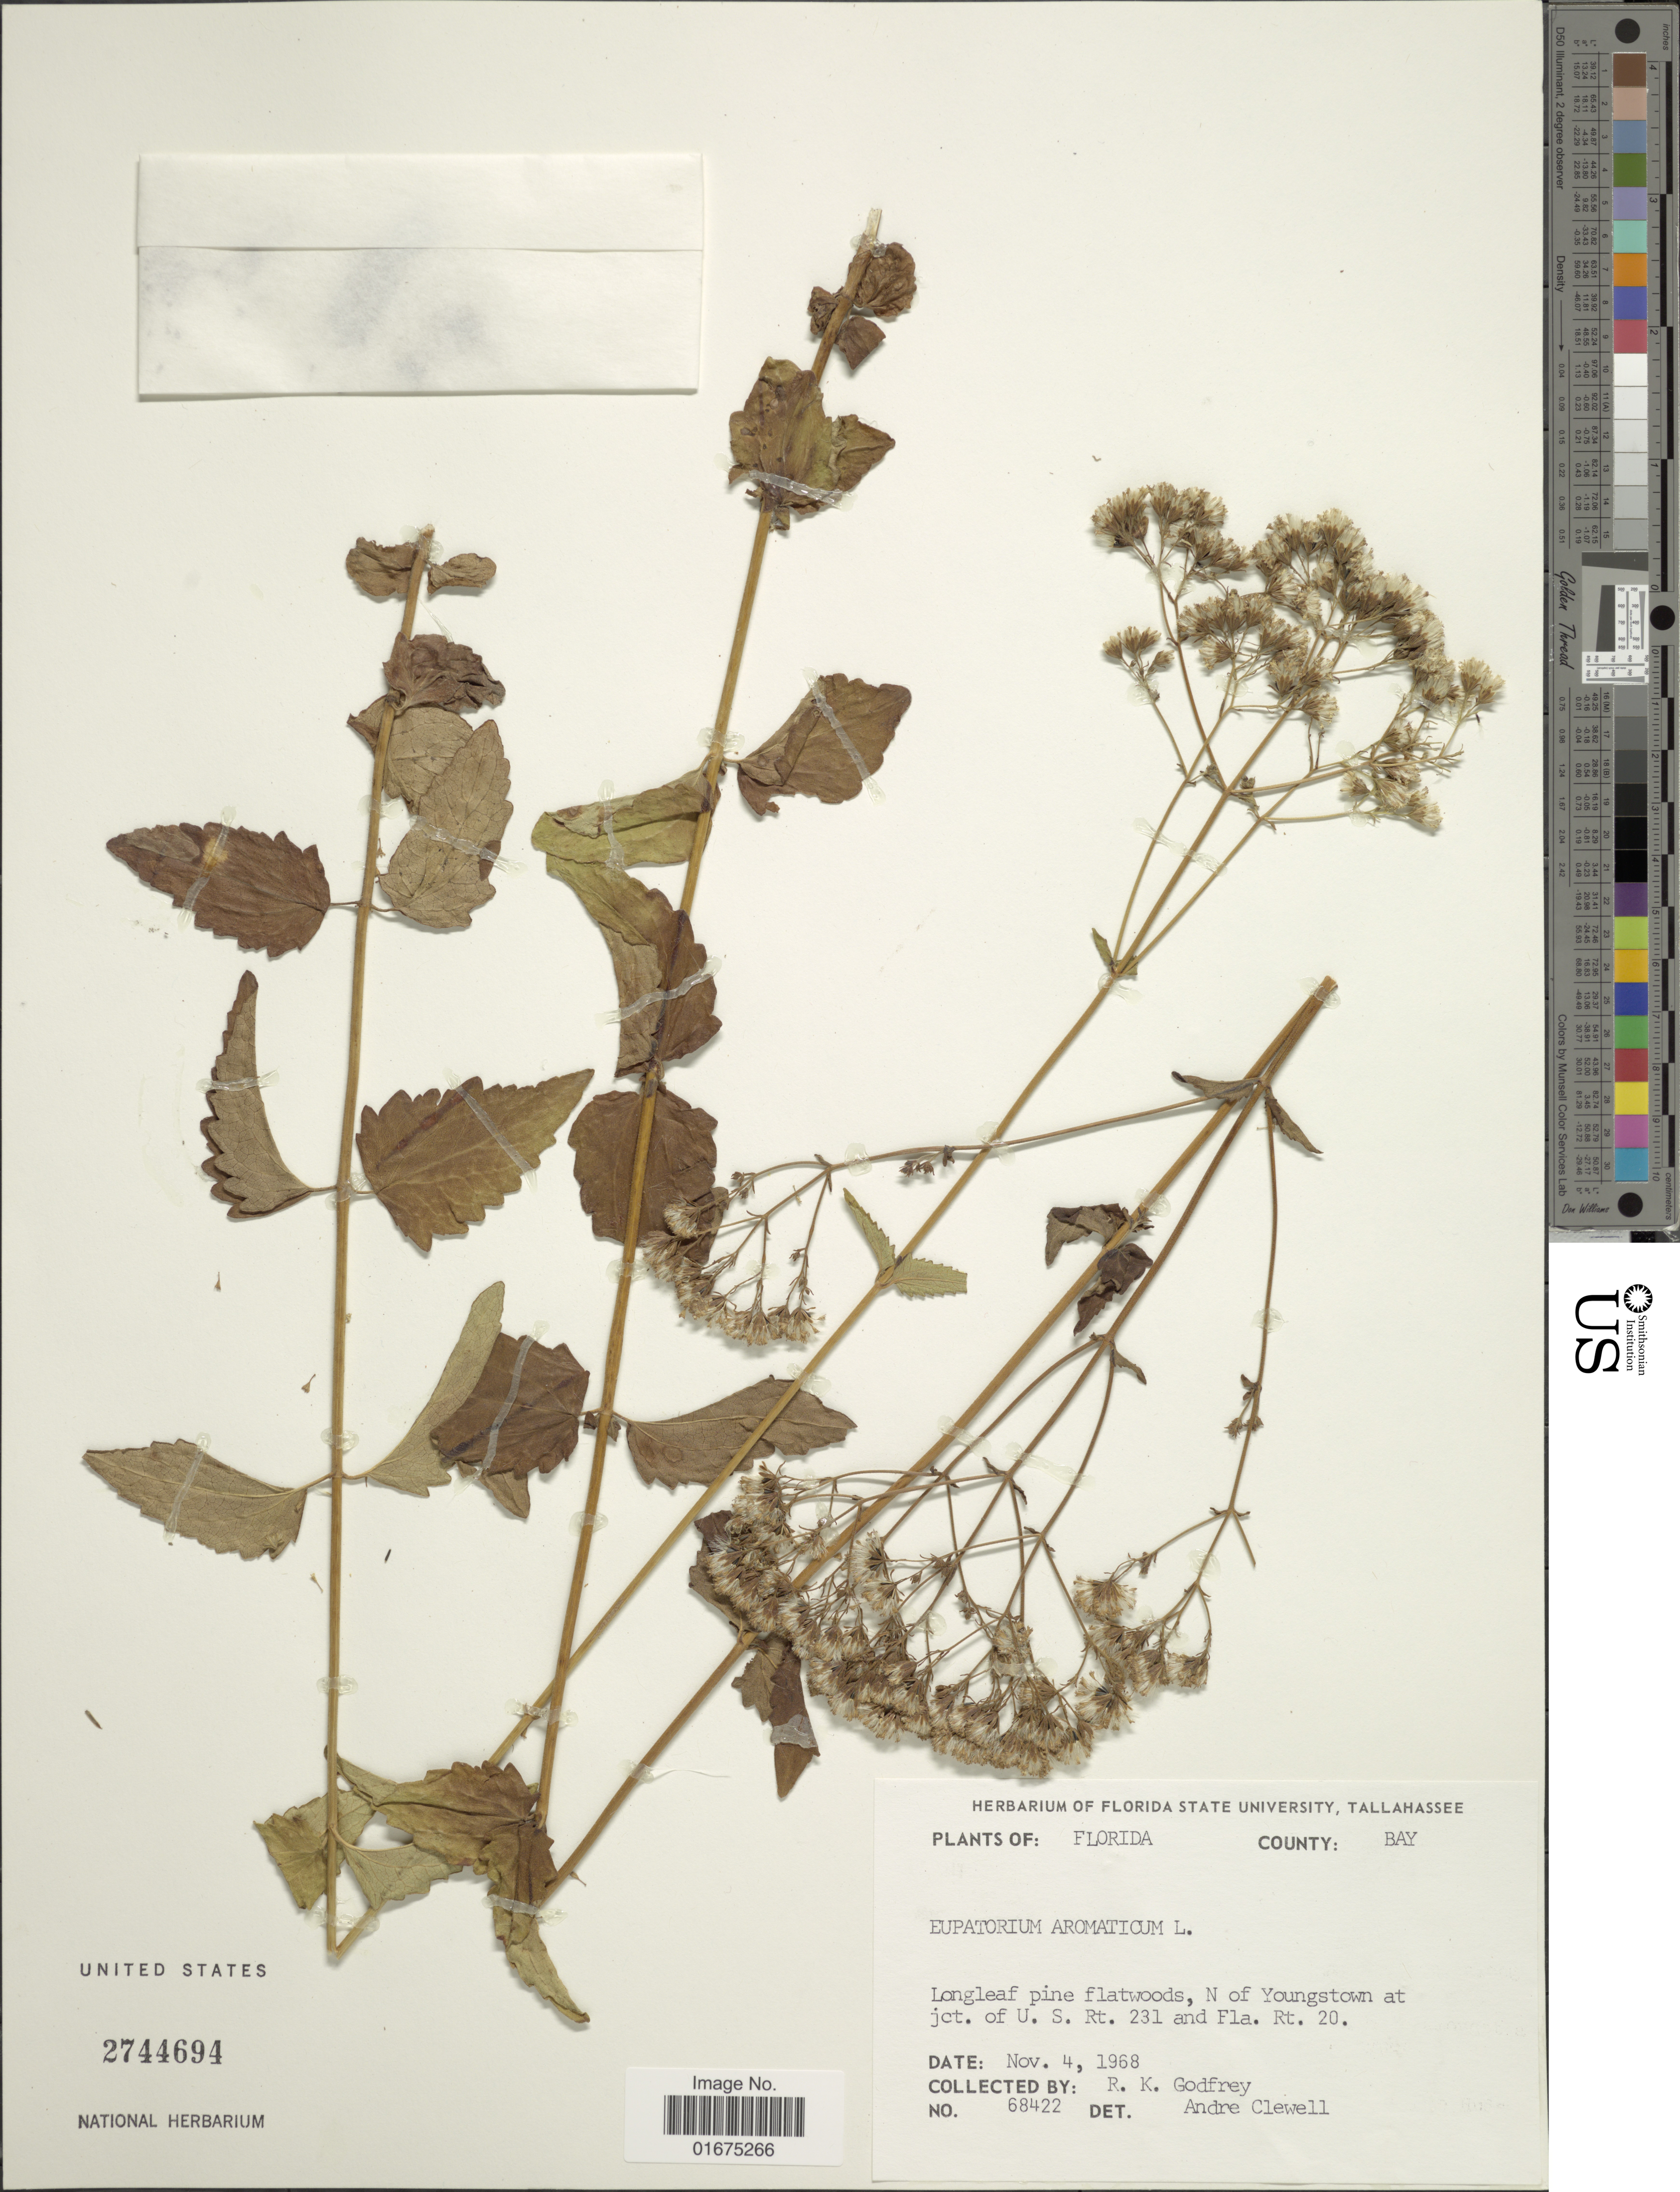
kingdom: Plantae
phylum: Tracheophyta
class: Magnoliopsida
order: Asterales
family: Asteraceae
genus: Ageratina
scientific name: Ageratina aromatica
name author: (L.) Spach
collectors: R. K. Godfrey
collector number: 68422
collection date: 1968-11-04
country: United States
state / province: Florida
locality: County: Bay, Longleaf pine flatwoods, N. of Youngstown at jct. of U.S. Rt. 231 and Fla. Rt. 20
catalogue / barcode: US 2744694